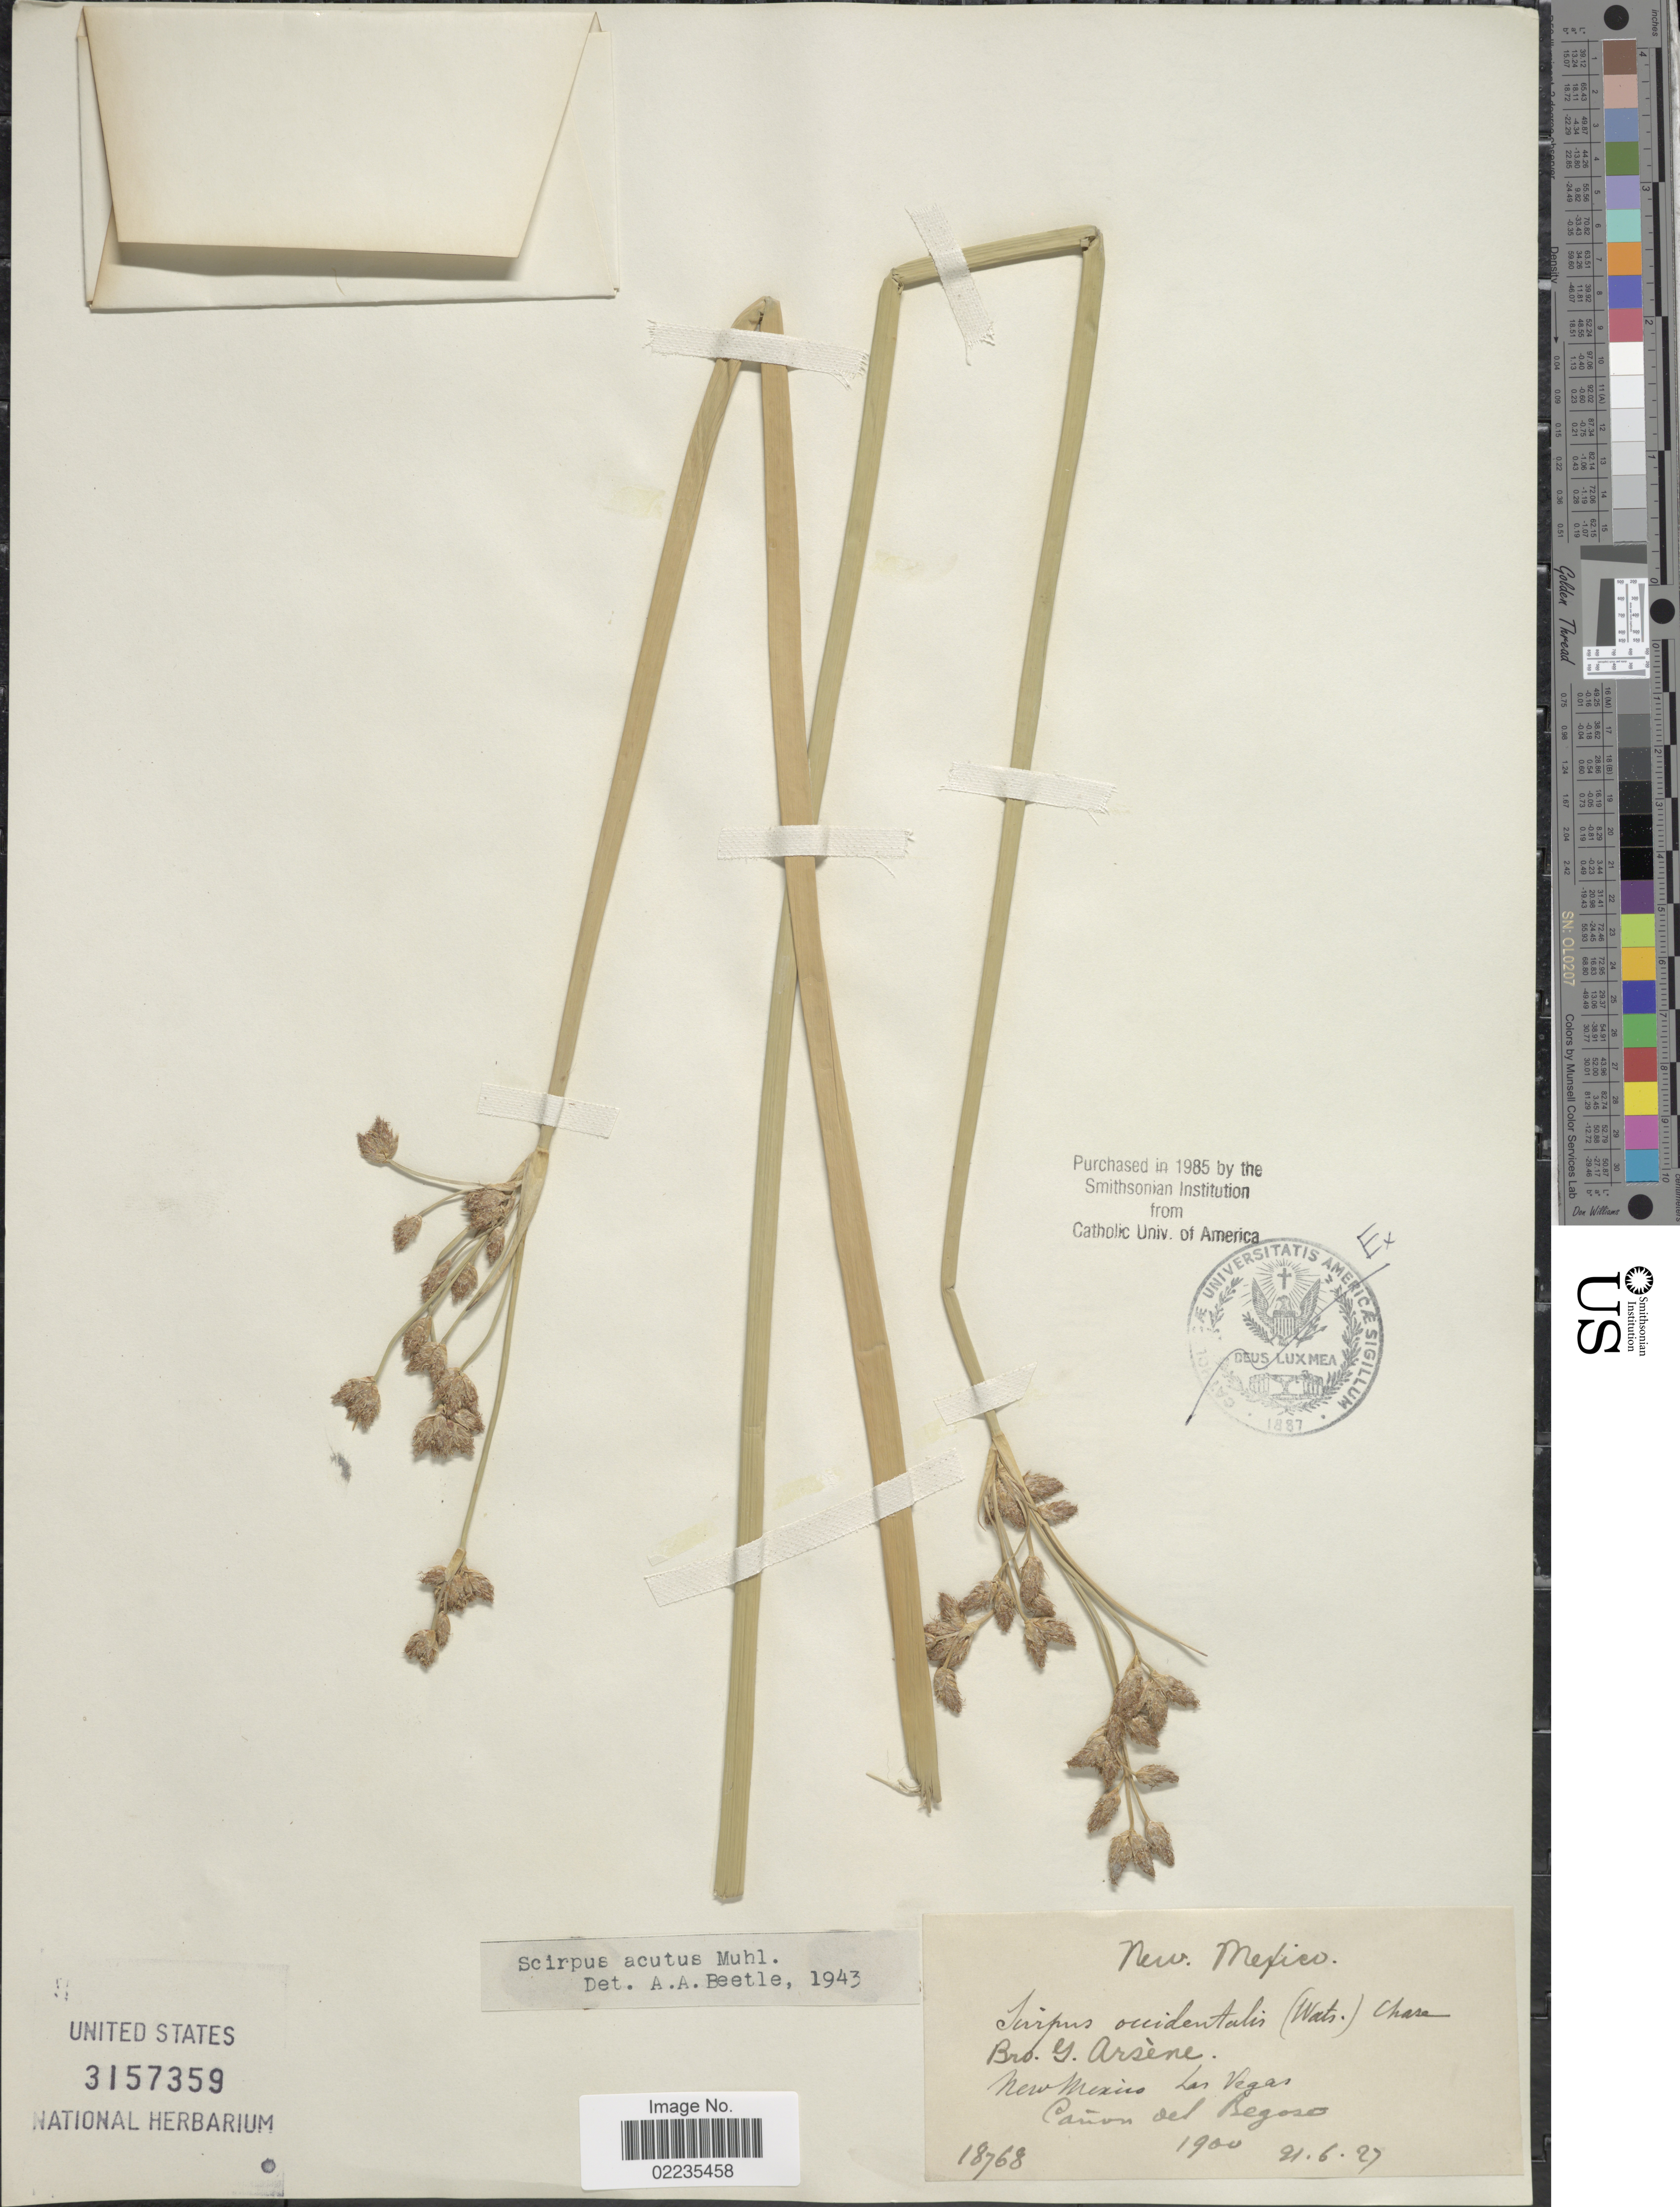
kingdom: Plantae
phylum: Tracheophyta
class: Liliopsida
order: Poales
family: Cyperaceae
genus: Schoenoplectus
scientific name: Schoenoplectus acutus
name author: (Muhl. ex Bigelow) Á. Löve & D. Löve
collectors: Bro. G. Arsène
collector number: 18768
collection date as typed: Transcribed d/m/y: 21/6/27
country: United States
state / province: New Mexico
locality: Las Vegas, Canon del Begoso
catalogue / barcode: US 3157359